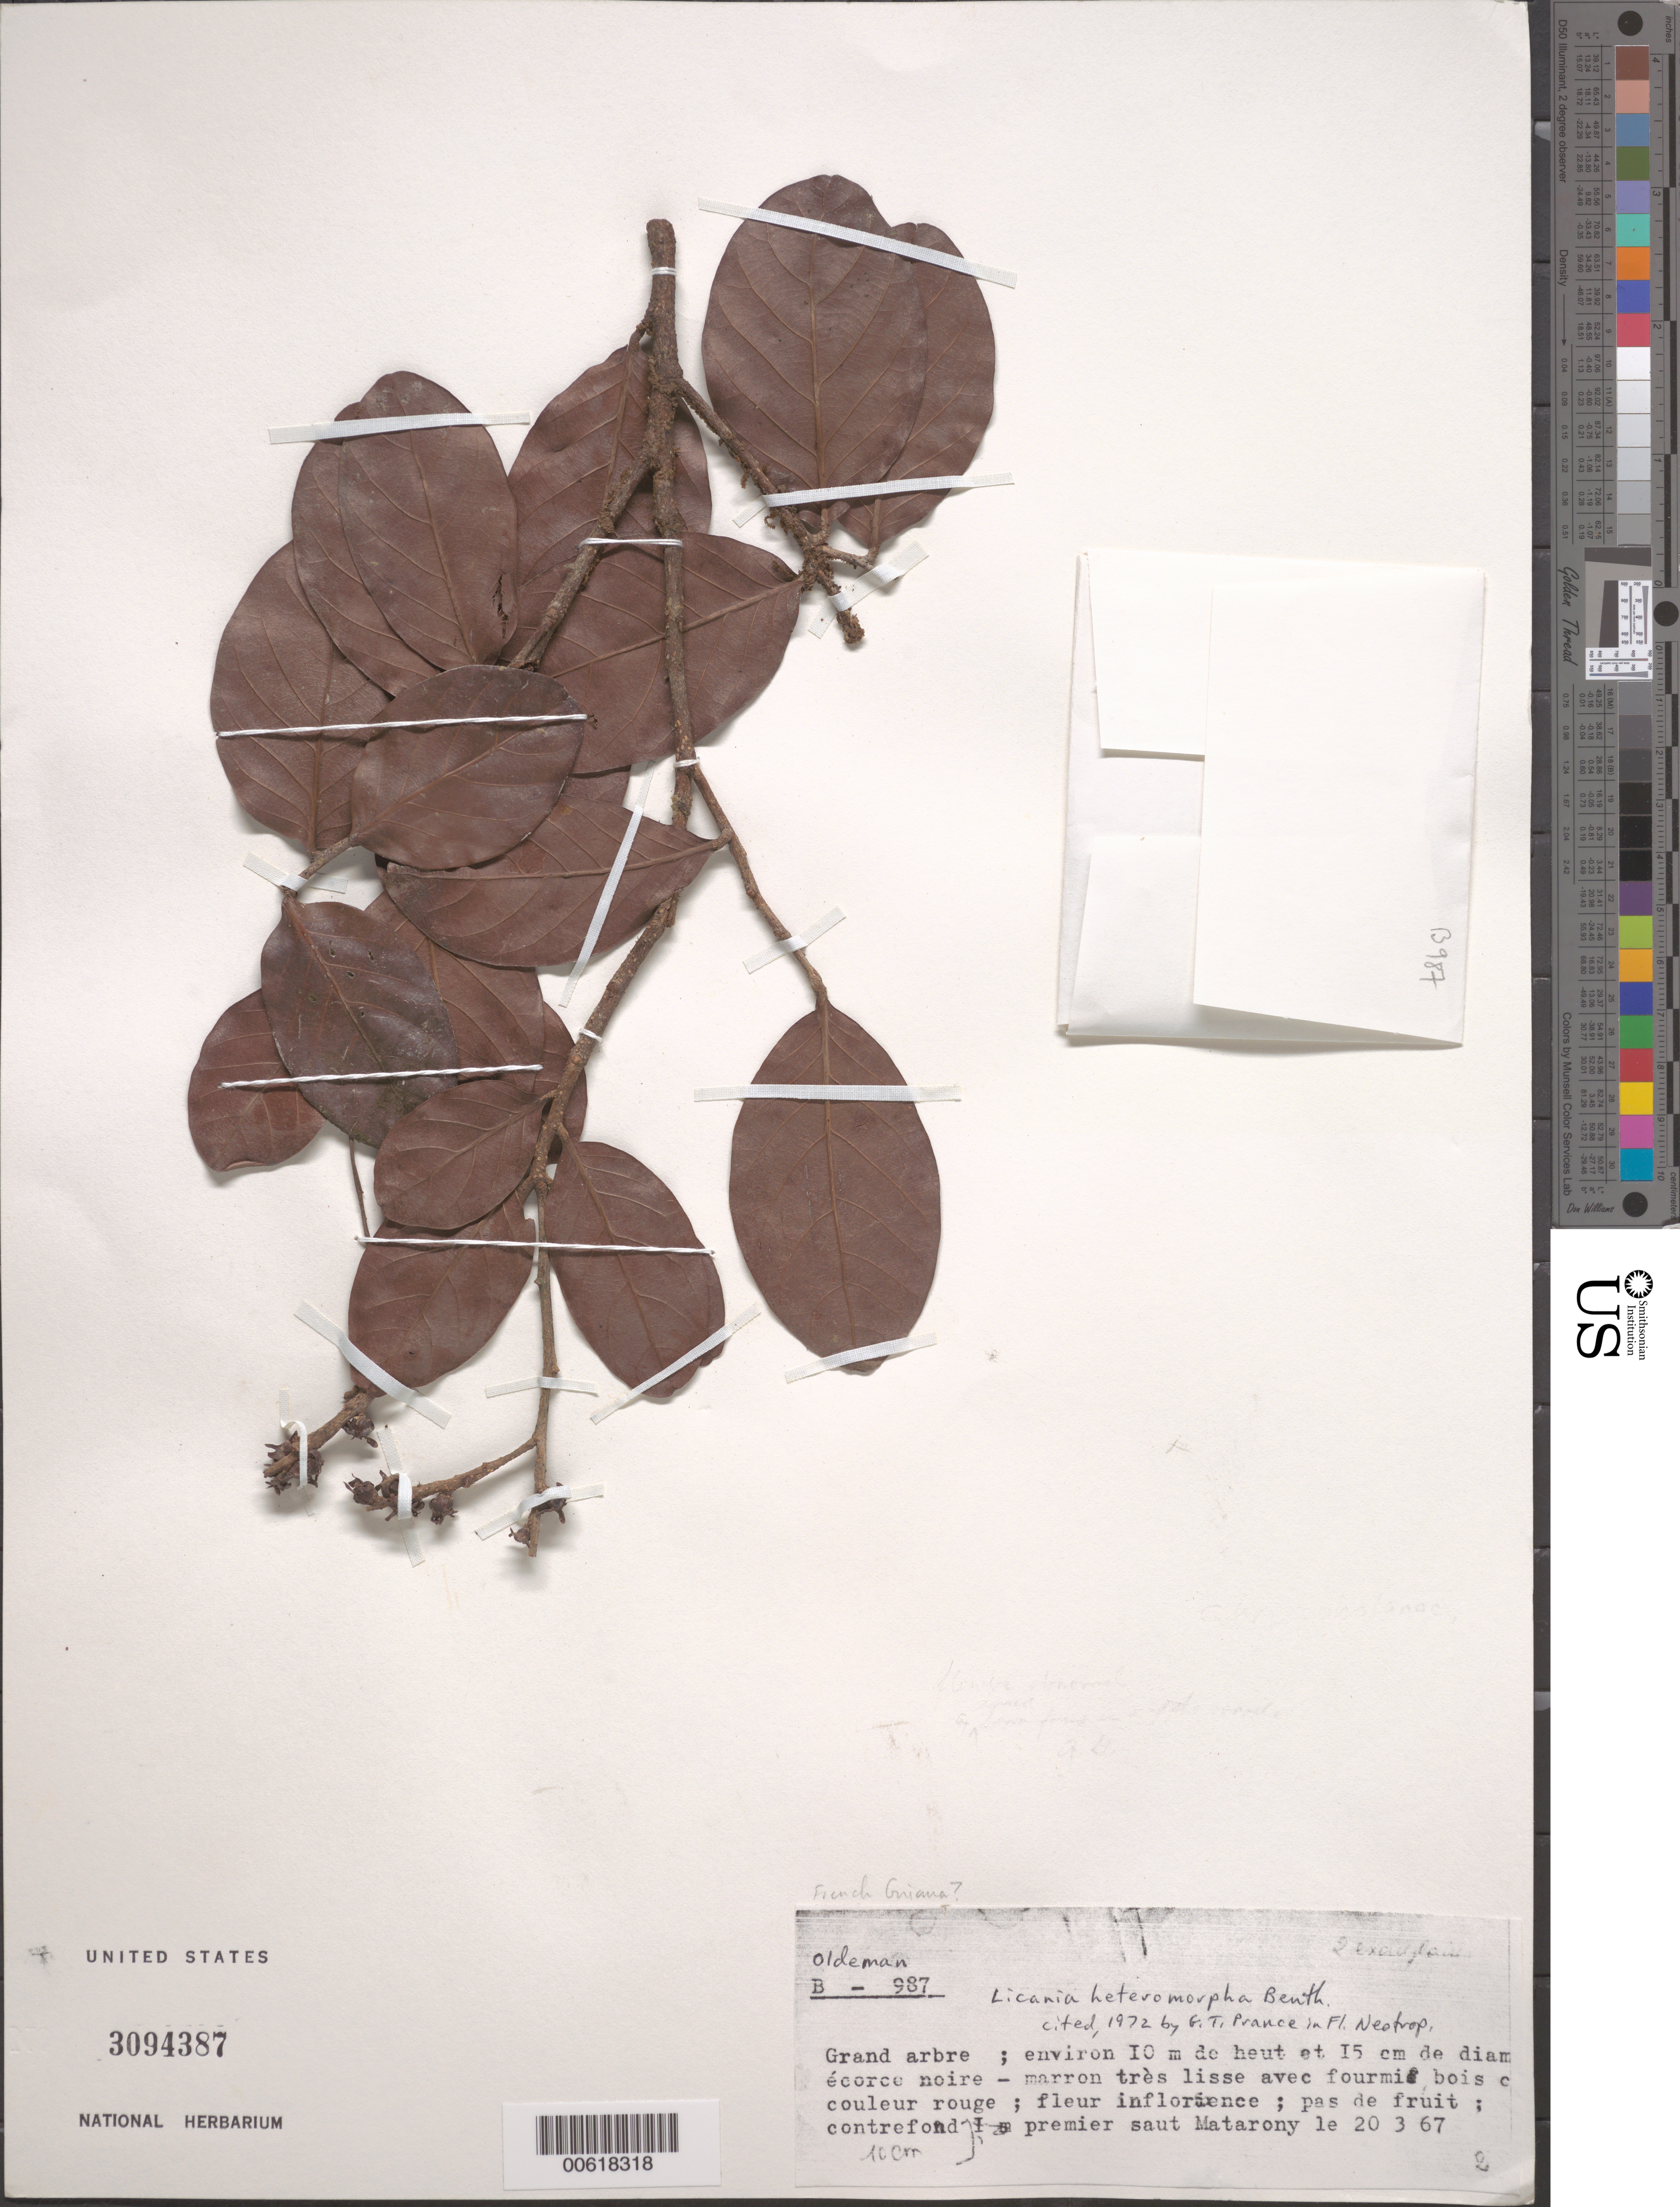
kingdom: Plantae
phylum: Tracheophyta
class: Magnoliopsida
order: Malpighiales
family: Chrysobalanaceae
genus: Hymenopus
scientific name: Hymenopus heteromorphus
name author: (Benth.) Sothers & Prance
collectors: R. Oldeman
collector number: B 987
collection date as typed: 20-Mar-67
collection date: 1967-03-20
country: French Guiana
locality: Crique Matarony, basse Approuague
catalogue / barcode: US 3094387